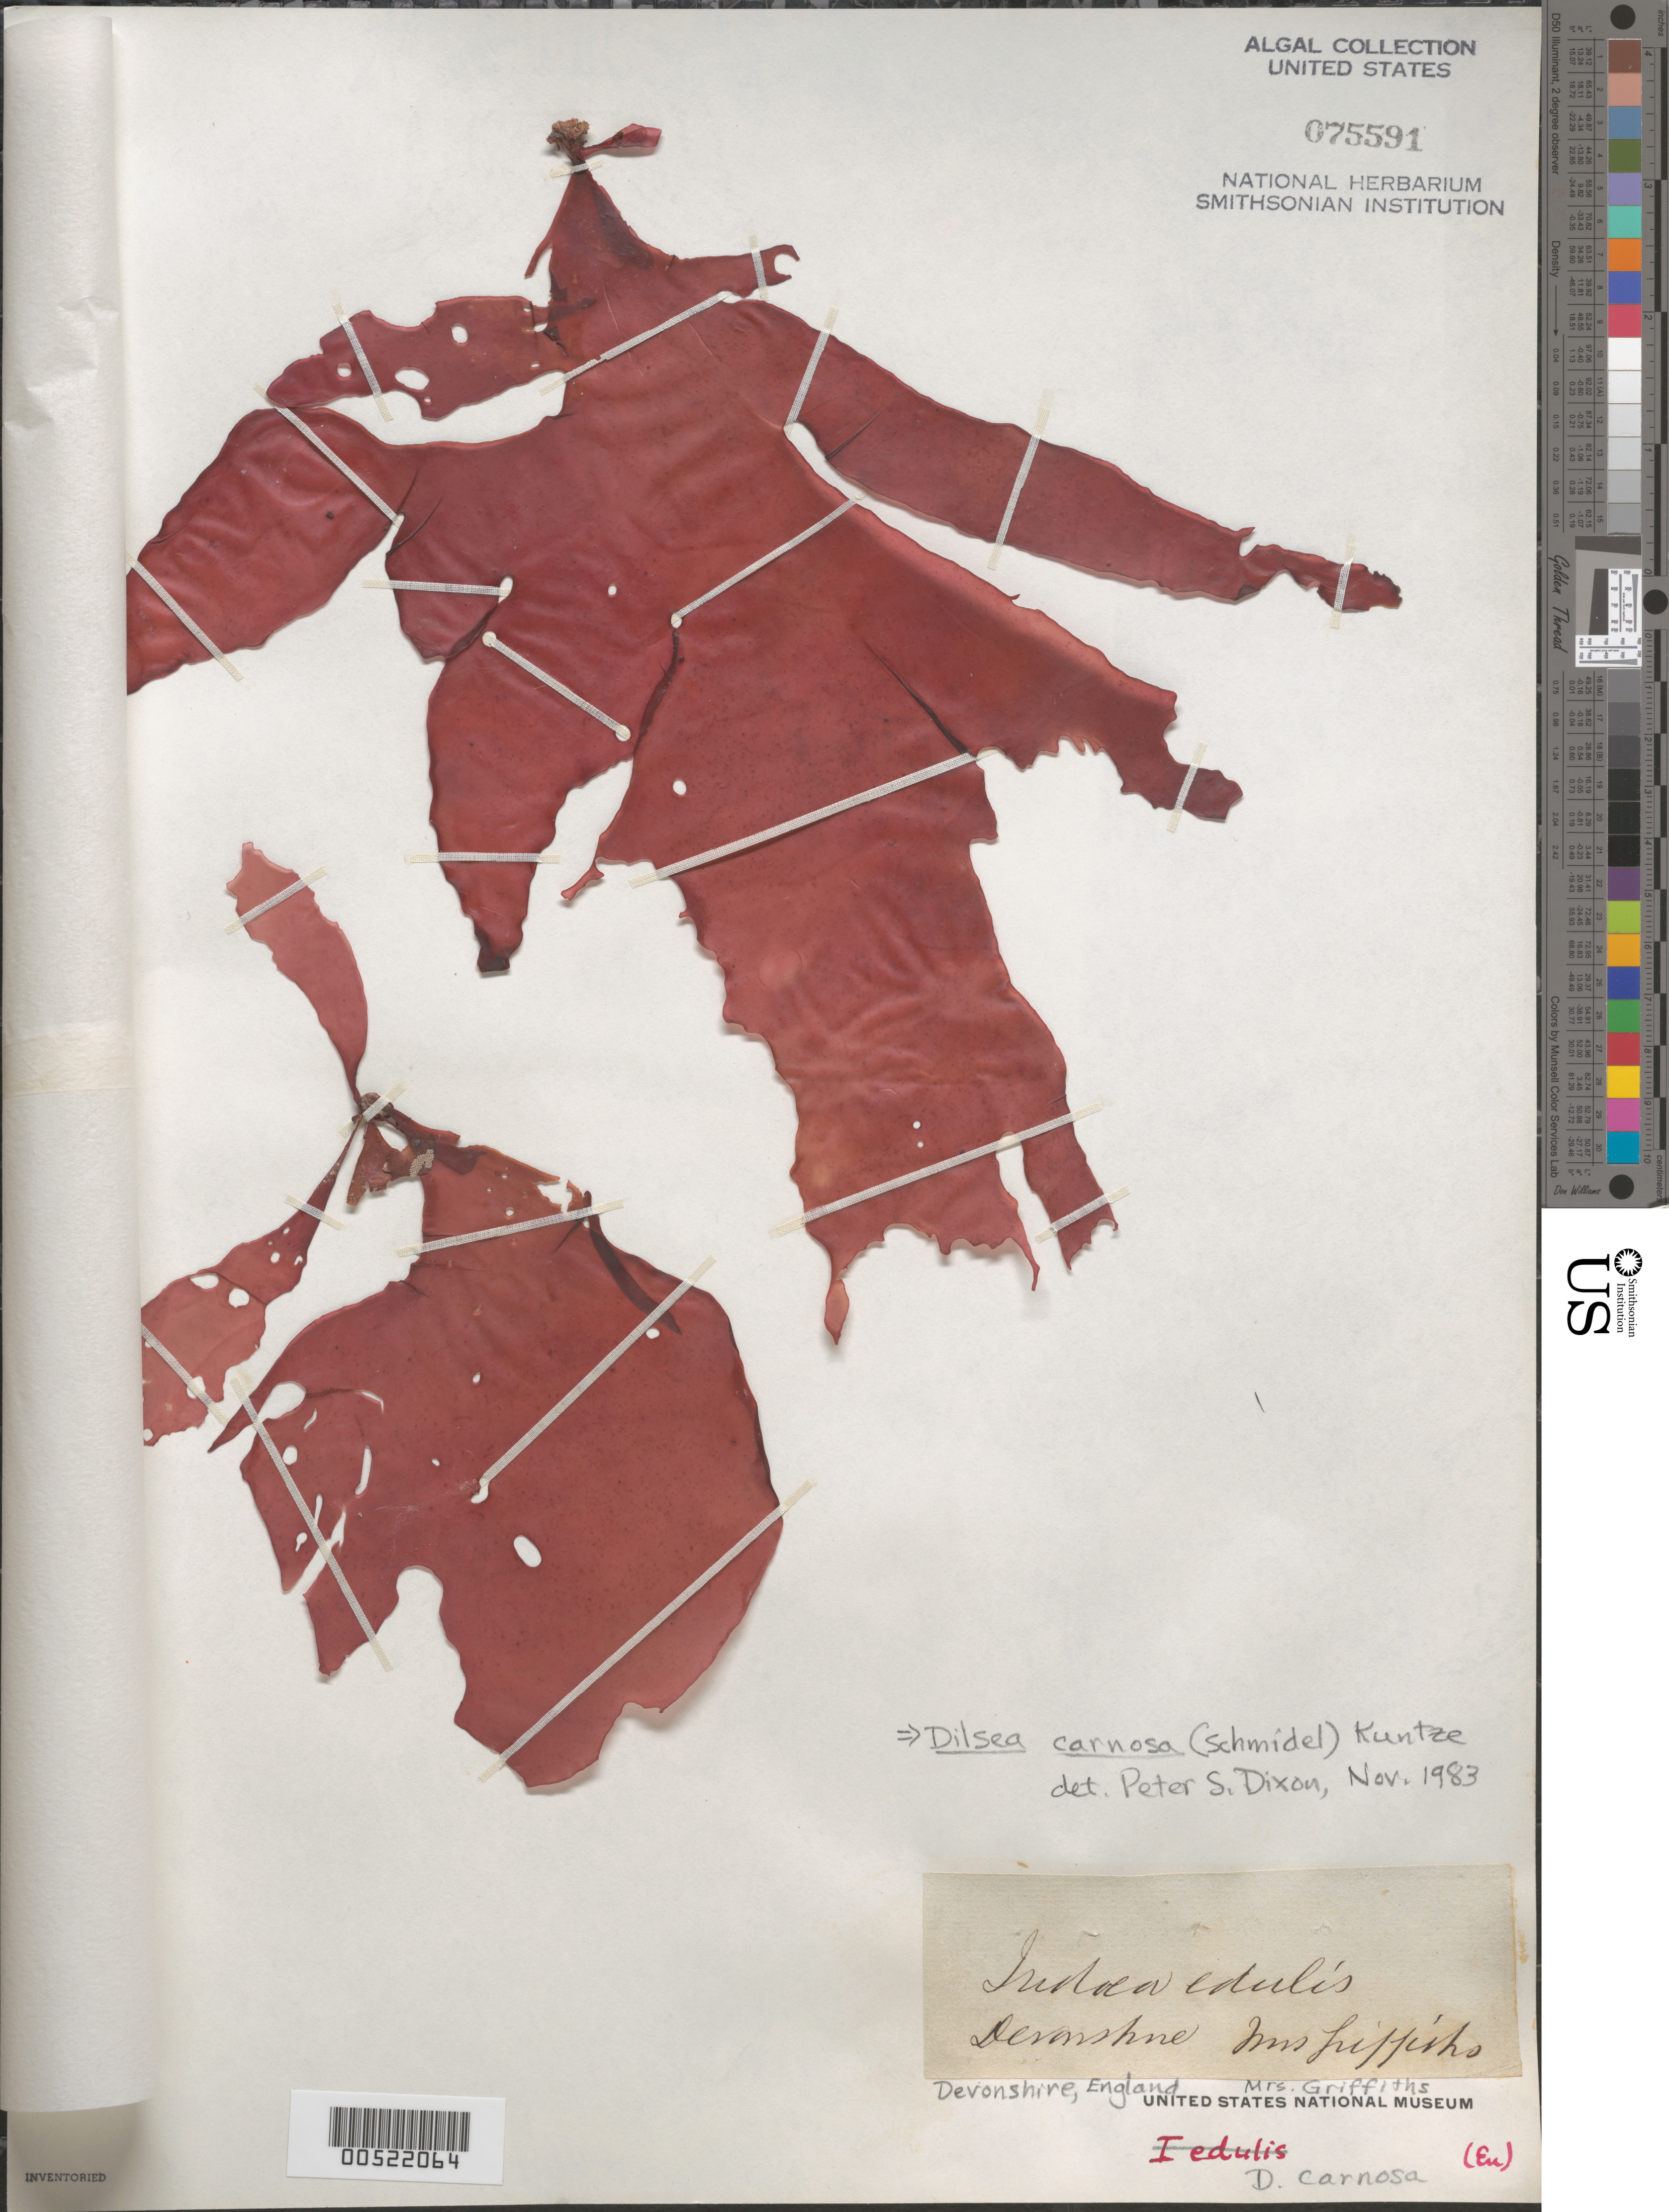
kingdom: Plantae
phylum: Rhodophyta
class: Florideophyceae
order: Gigartinales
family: Dumontiaceae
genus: Dilsea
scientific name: Dilsea carnosa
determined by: Dixon, P. S.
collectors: A. Griffiths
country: United Kingdom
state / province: England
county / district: Devon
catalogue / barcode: US 75591